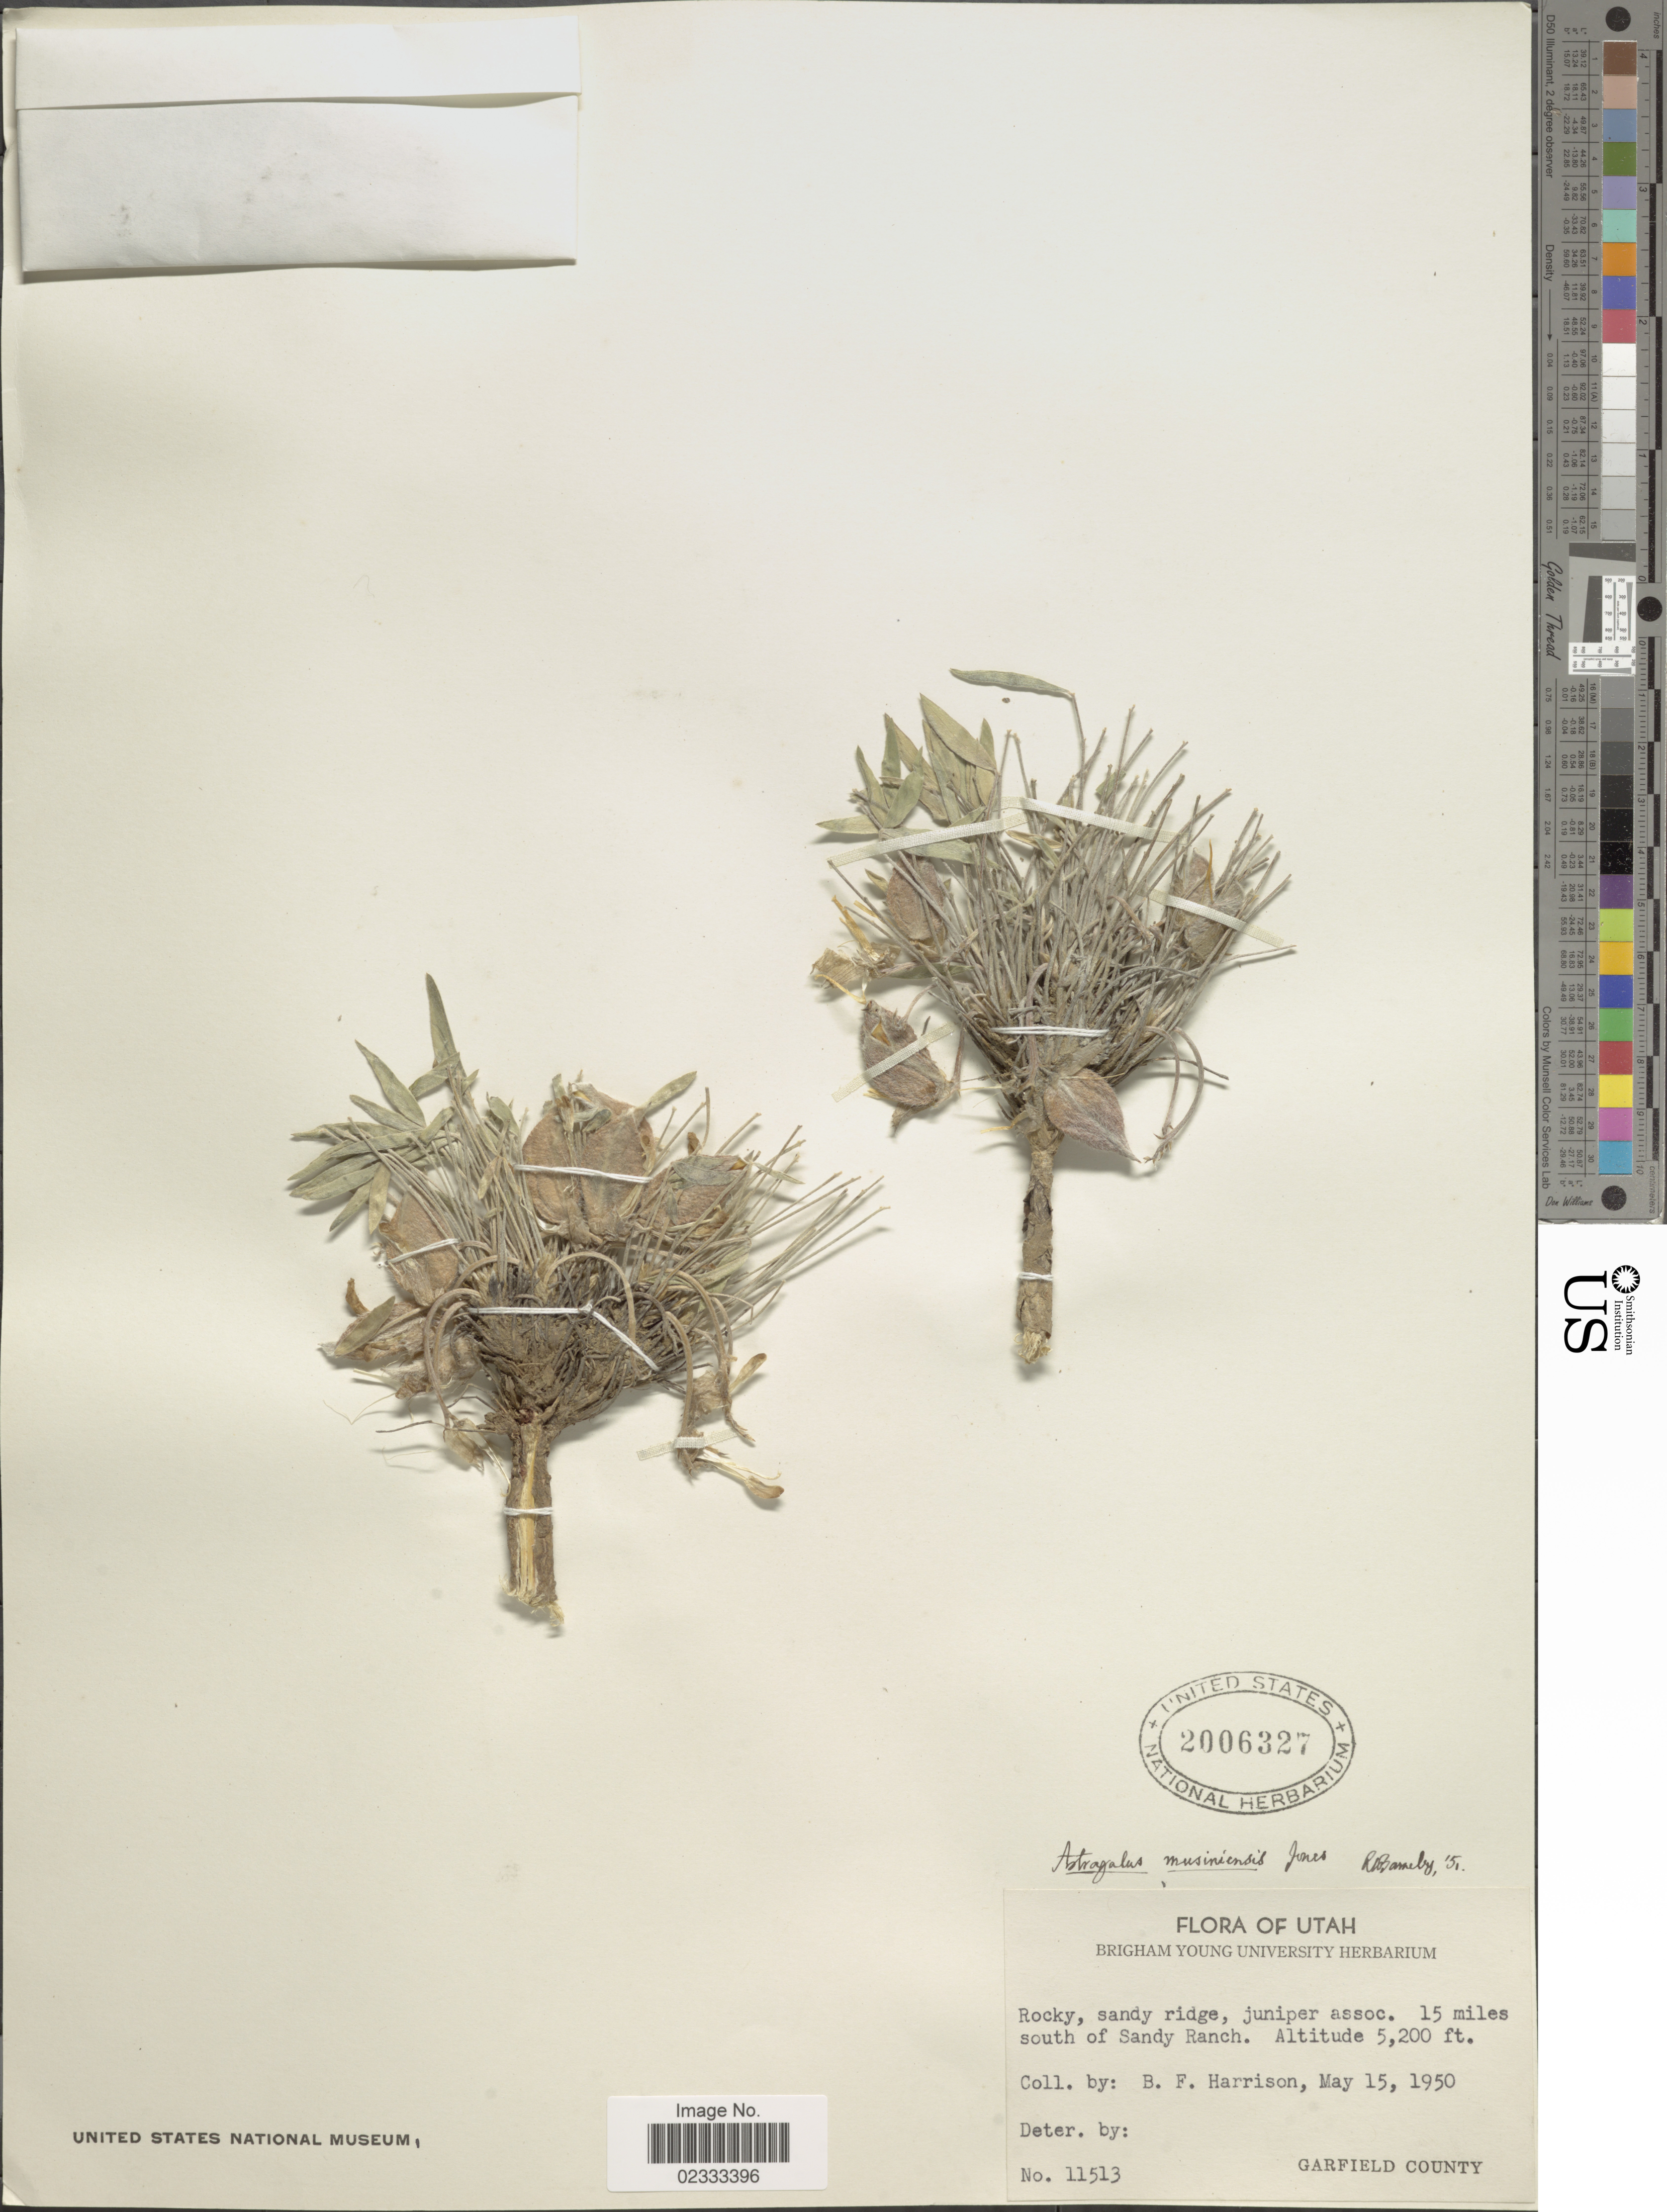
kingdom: Plantae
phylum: Tracheophyta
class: Magnoliopsida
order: Fabales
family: Fabaceae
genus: Astragalus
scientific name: Astragalus musiniensis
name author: M.E. Jones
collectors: B. F. Harrison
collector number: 11513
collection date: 1950-05-15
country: United States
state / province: Utah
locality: Rocky, sandy bridge,15 miles south of Sandy Ranch, Garfield County.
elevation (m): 1585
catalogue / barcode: US 2006327